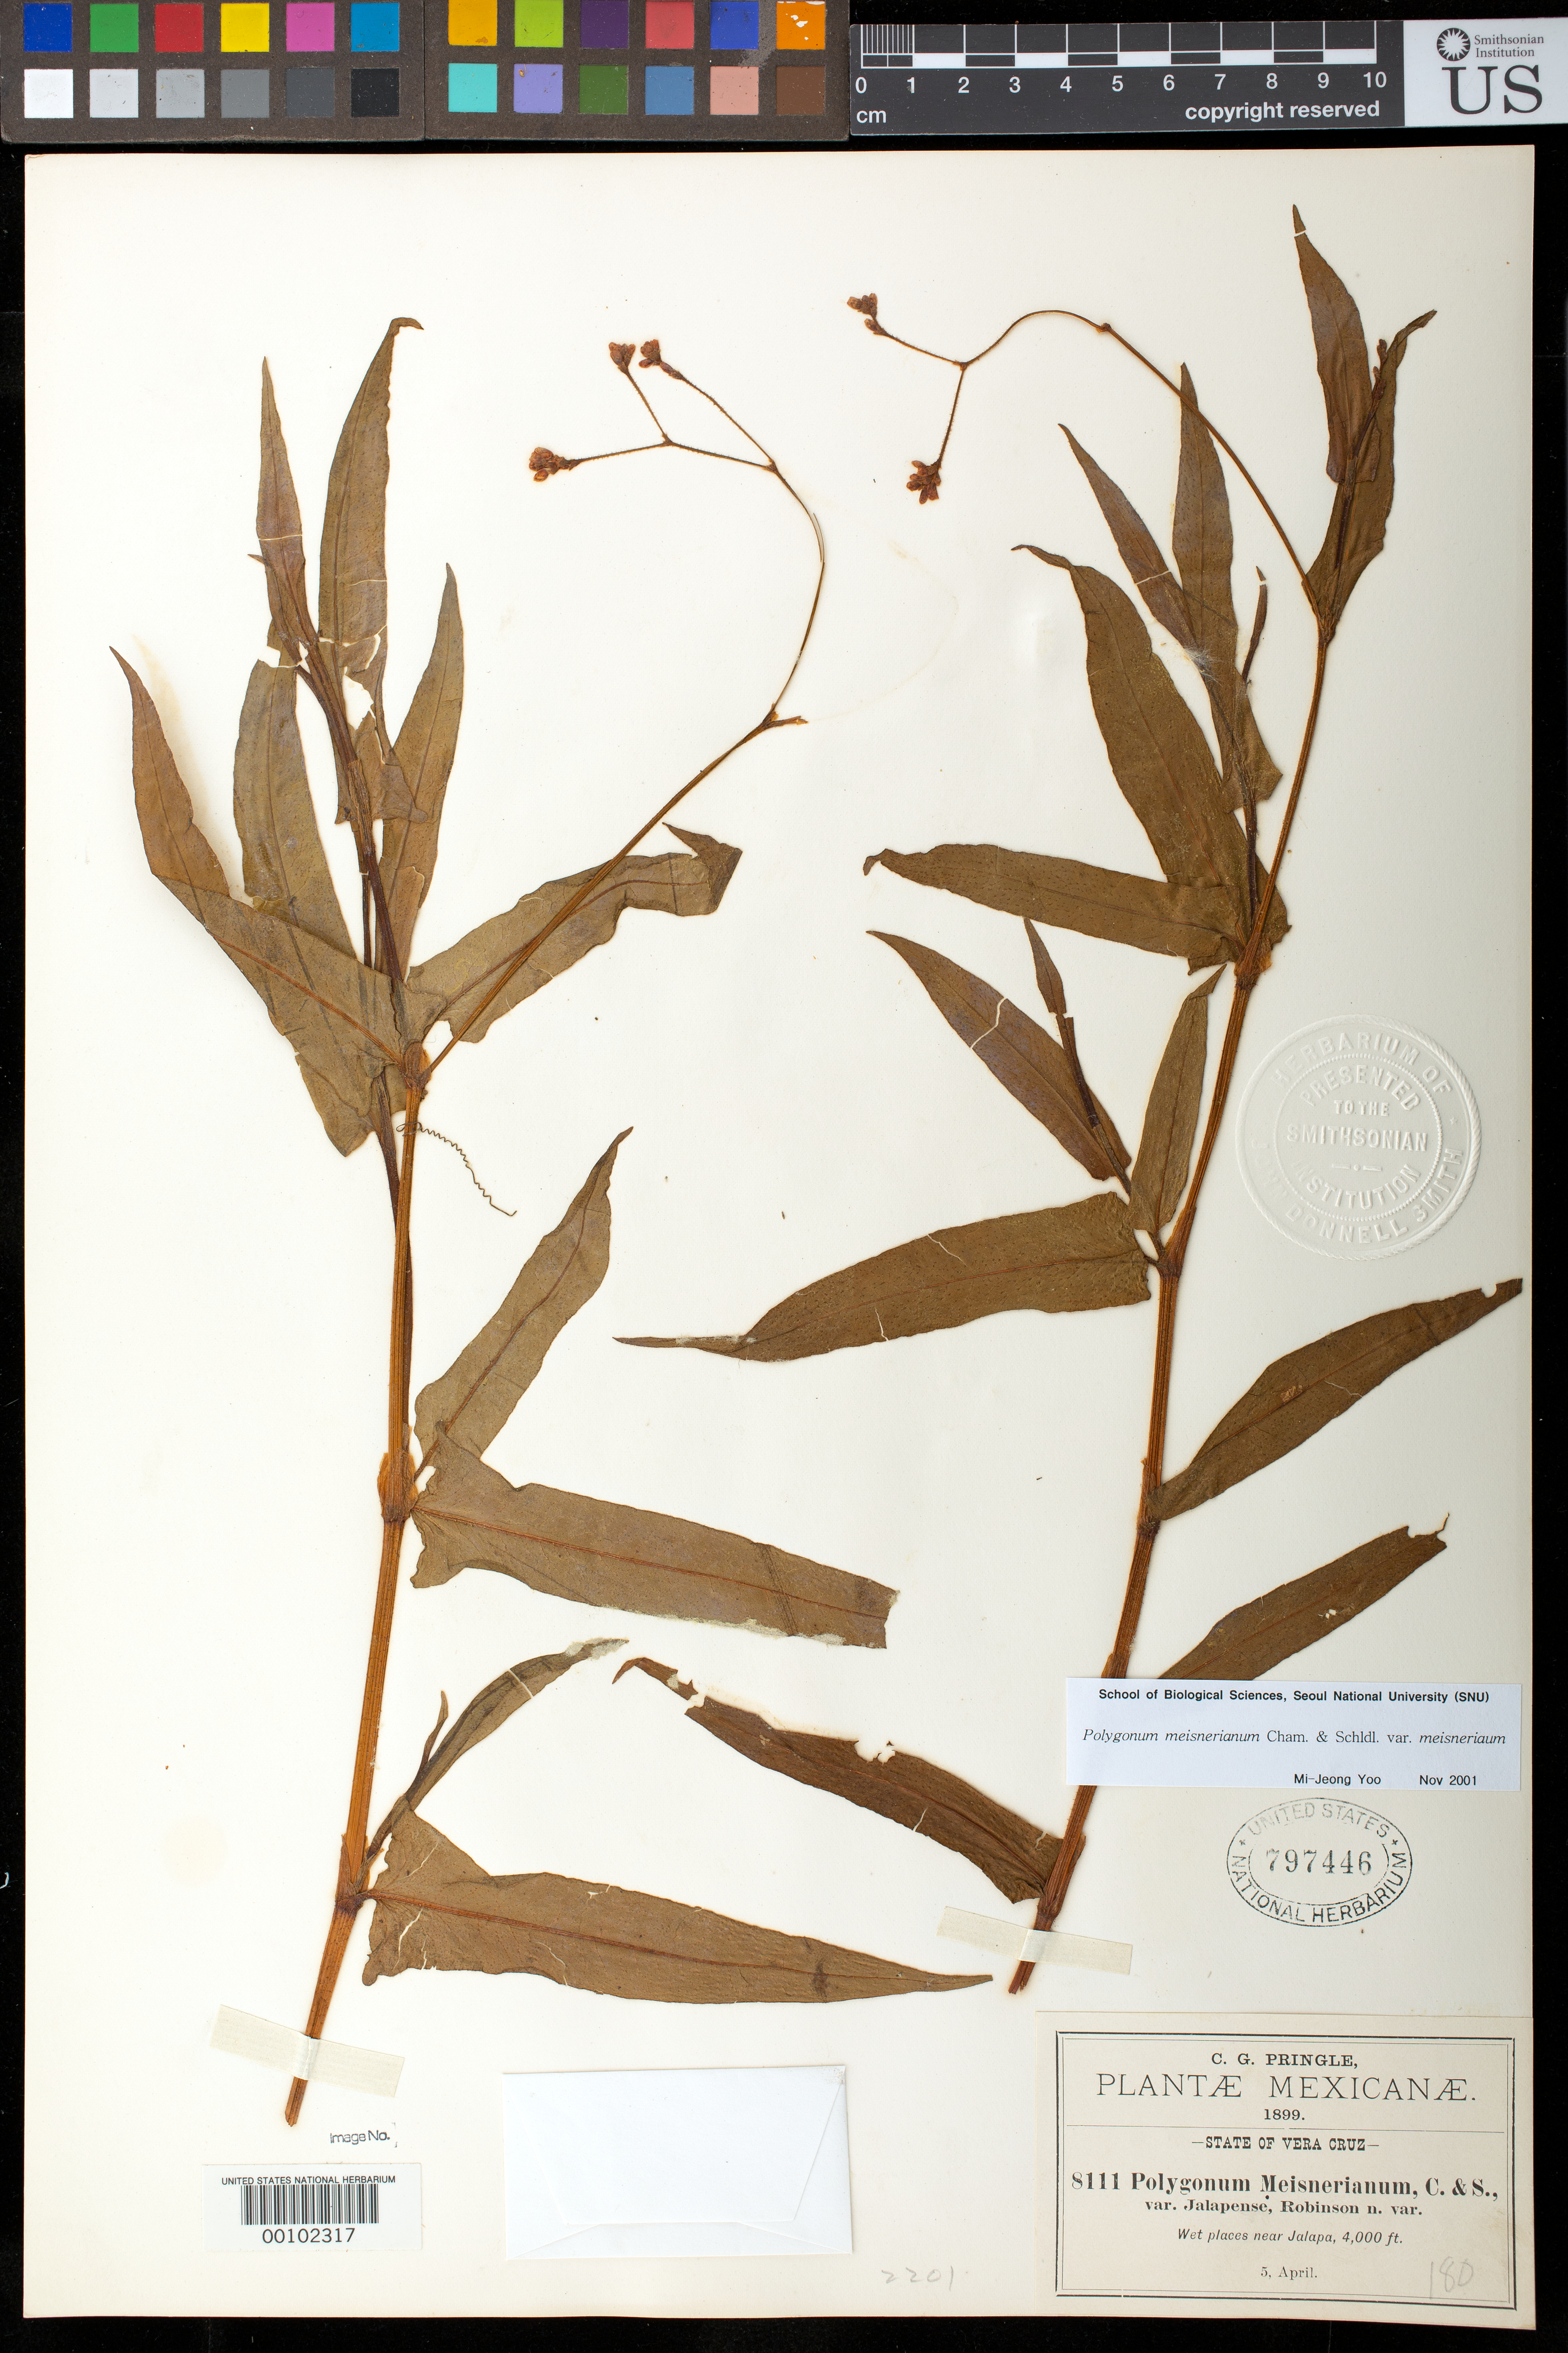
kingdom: Plantae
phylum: Tracheophyta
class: Magnoliopsida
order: Caryophyllales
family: Polygonaceae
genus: Polygonum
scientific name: Polygonum meisnerianum var. jalapense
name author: B.L. Rob.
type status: Isotype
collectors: C. G. Pringle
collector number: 8111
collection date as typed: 05 Apr 1899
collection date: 1899-04-05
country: Mexico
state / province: Veracruz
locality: Near Jalapa.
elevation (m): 1219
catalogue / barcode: US 797446